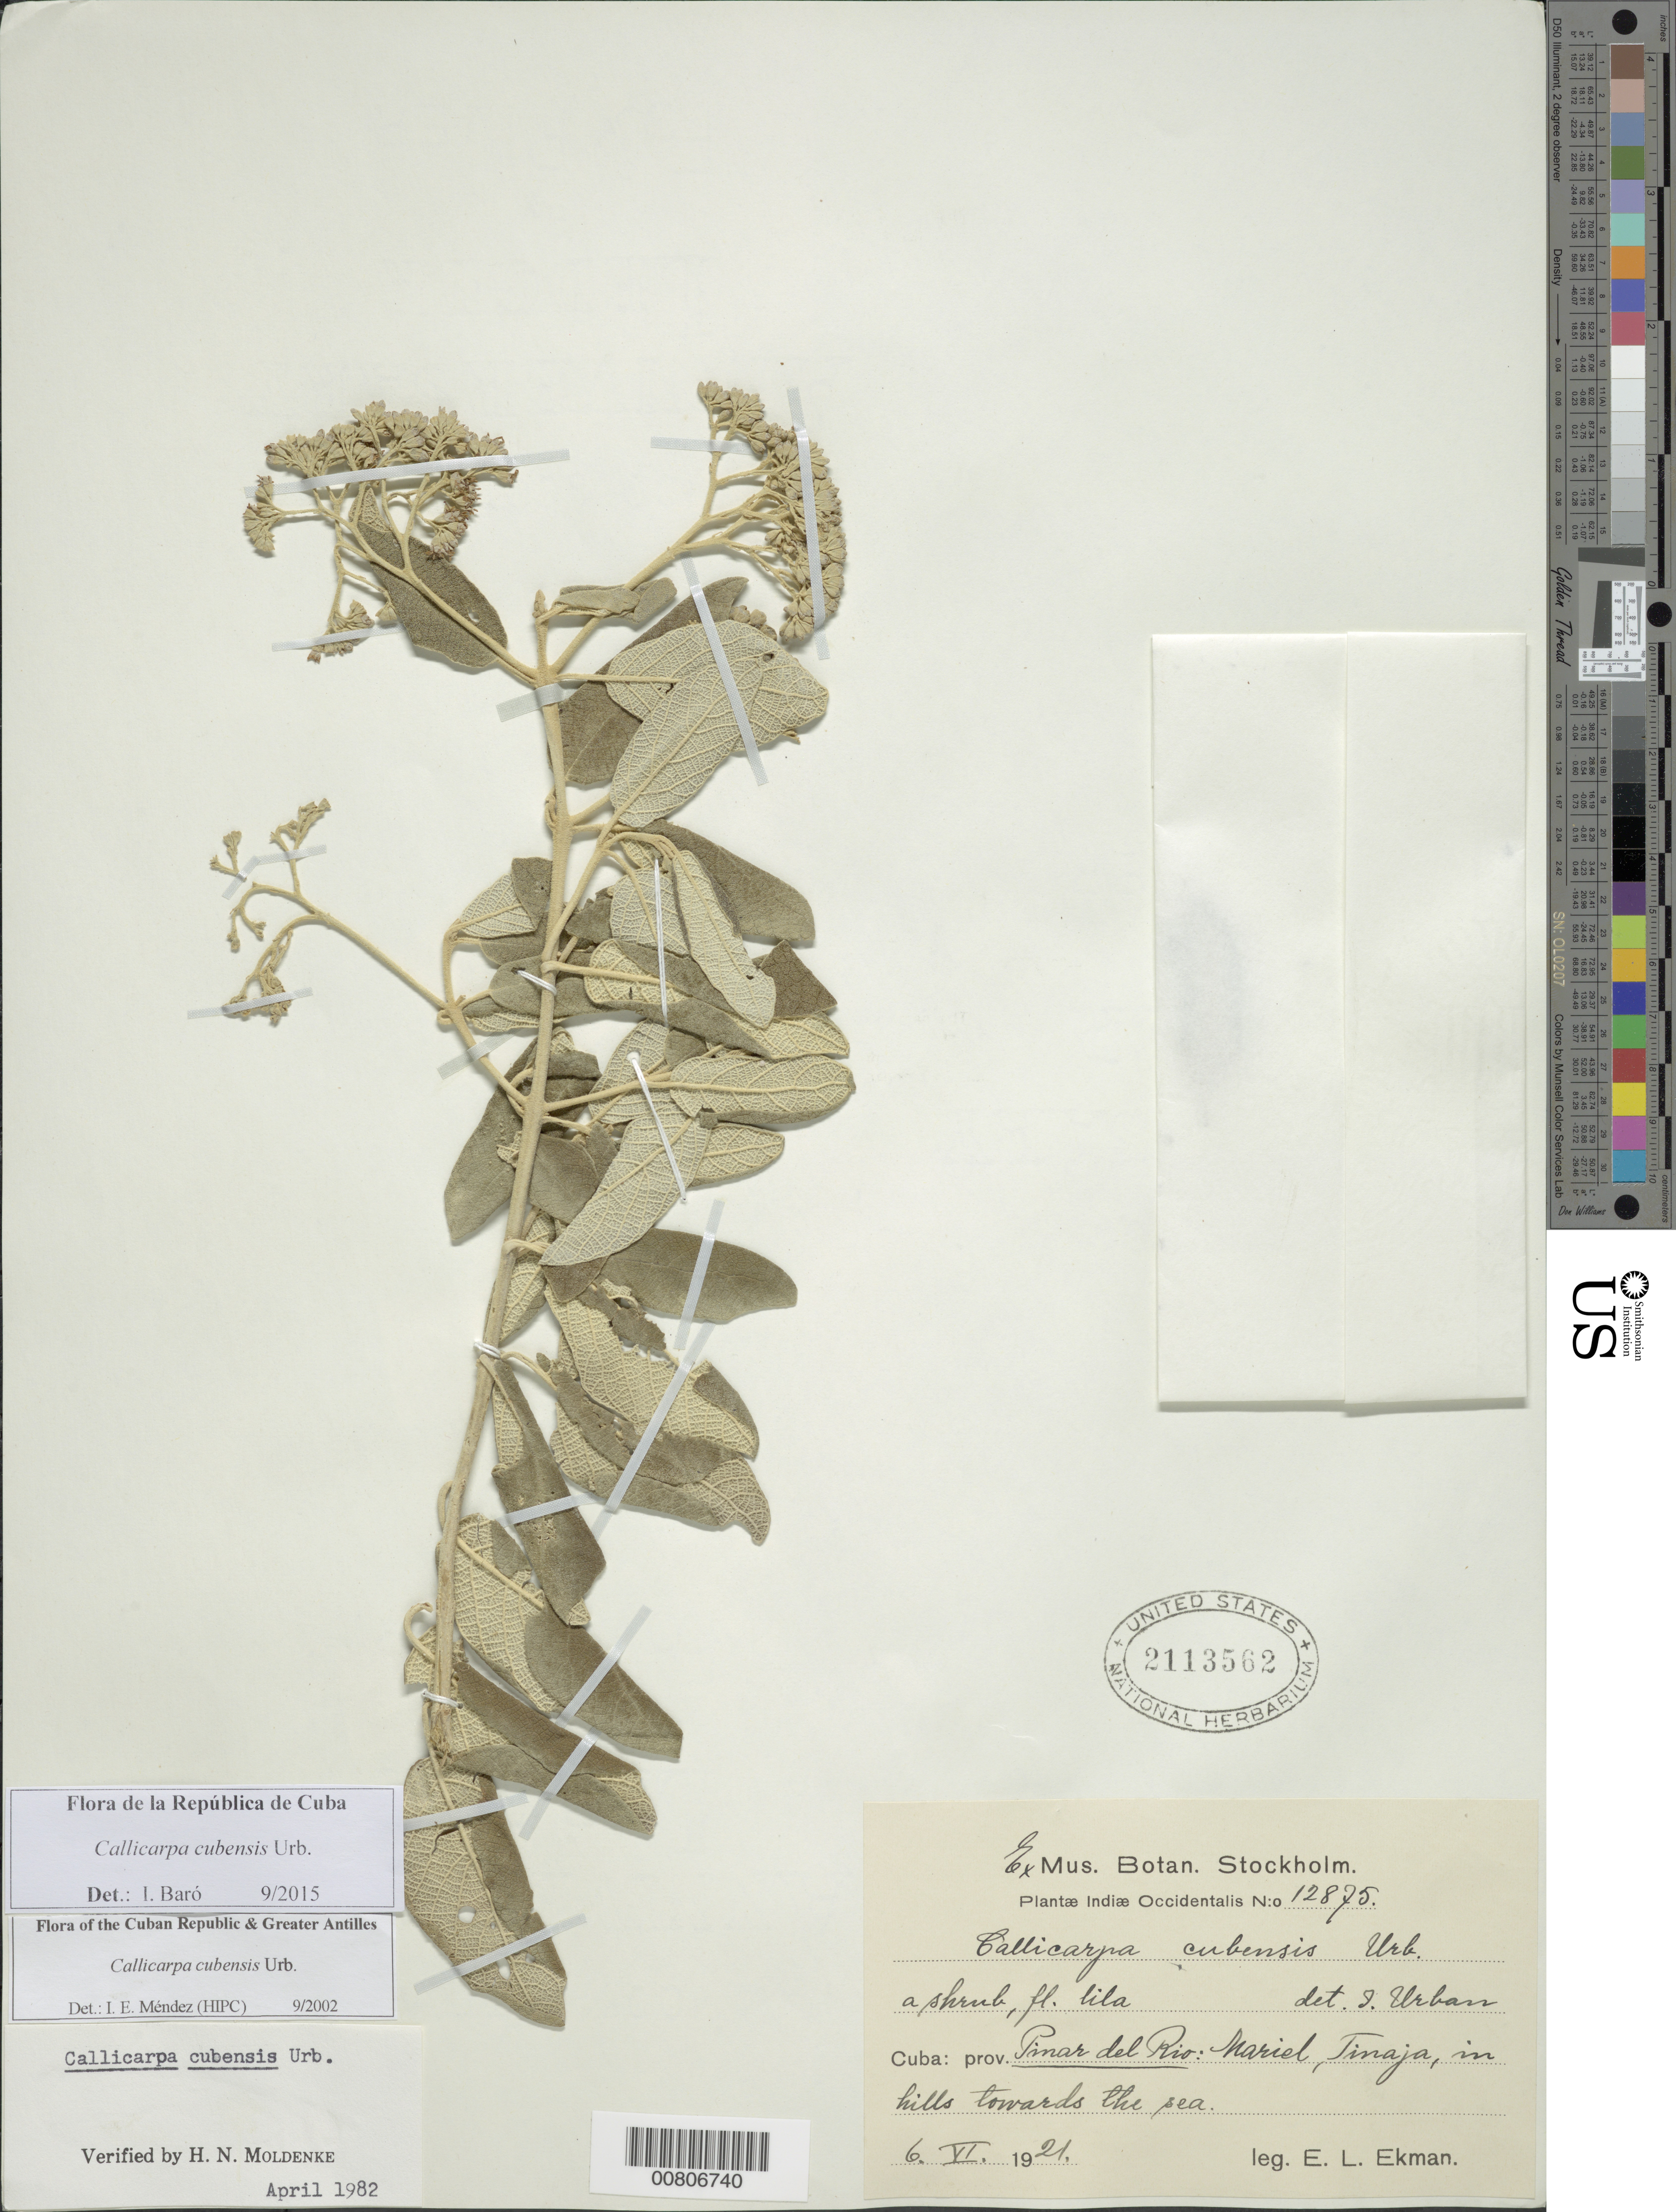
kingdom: Plantae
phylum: Tracheophyta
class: Magnoliopsida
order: Lamiales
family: Lamiaceae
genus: Callicarpa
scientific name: Callicarpa cubensis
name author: Urb.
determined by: Baró Oliedo, I.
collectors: E. L. Ekman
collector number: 12875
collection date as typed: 06 Jun 1921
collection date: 1921-06-06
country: Cuba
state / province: Pinar del Rio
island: Cuba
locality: Mariel, Tinaja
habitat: Hills toward the sea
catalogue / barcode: US 2113562